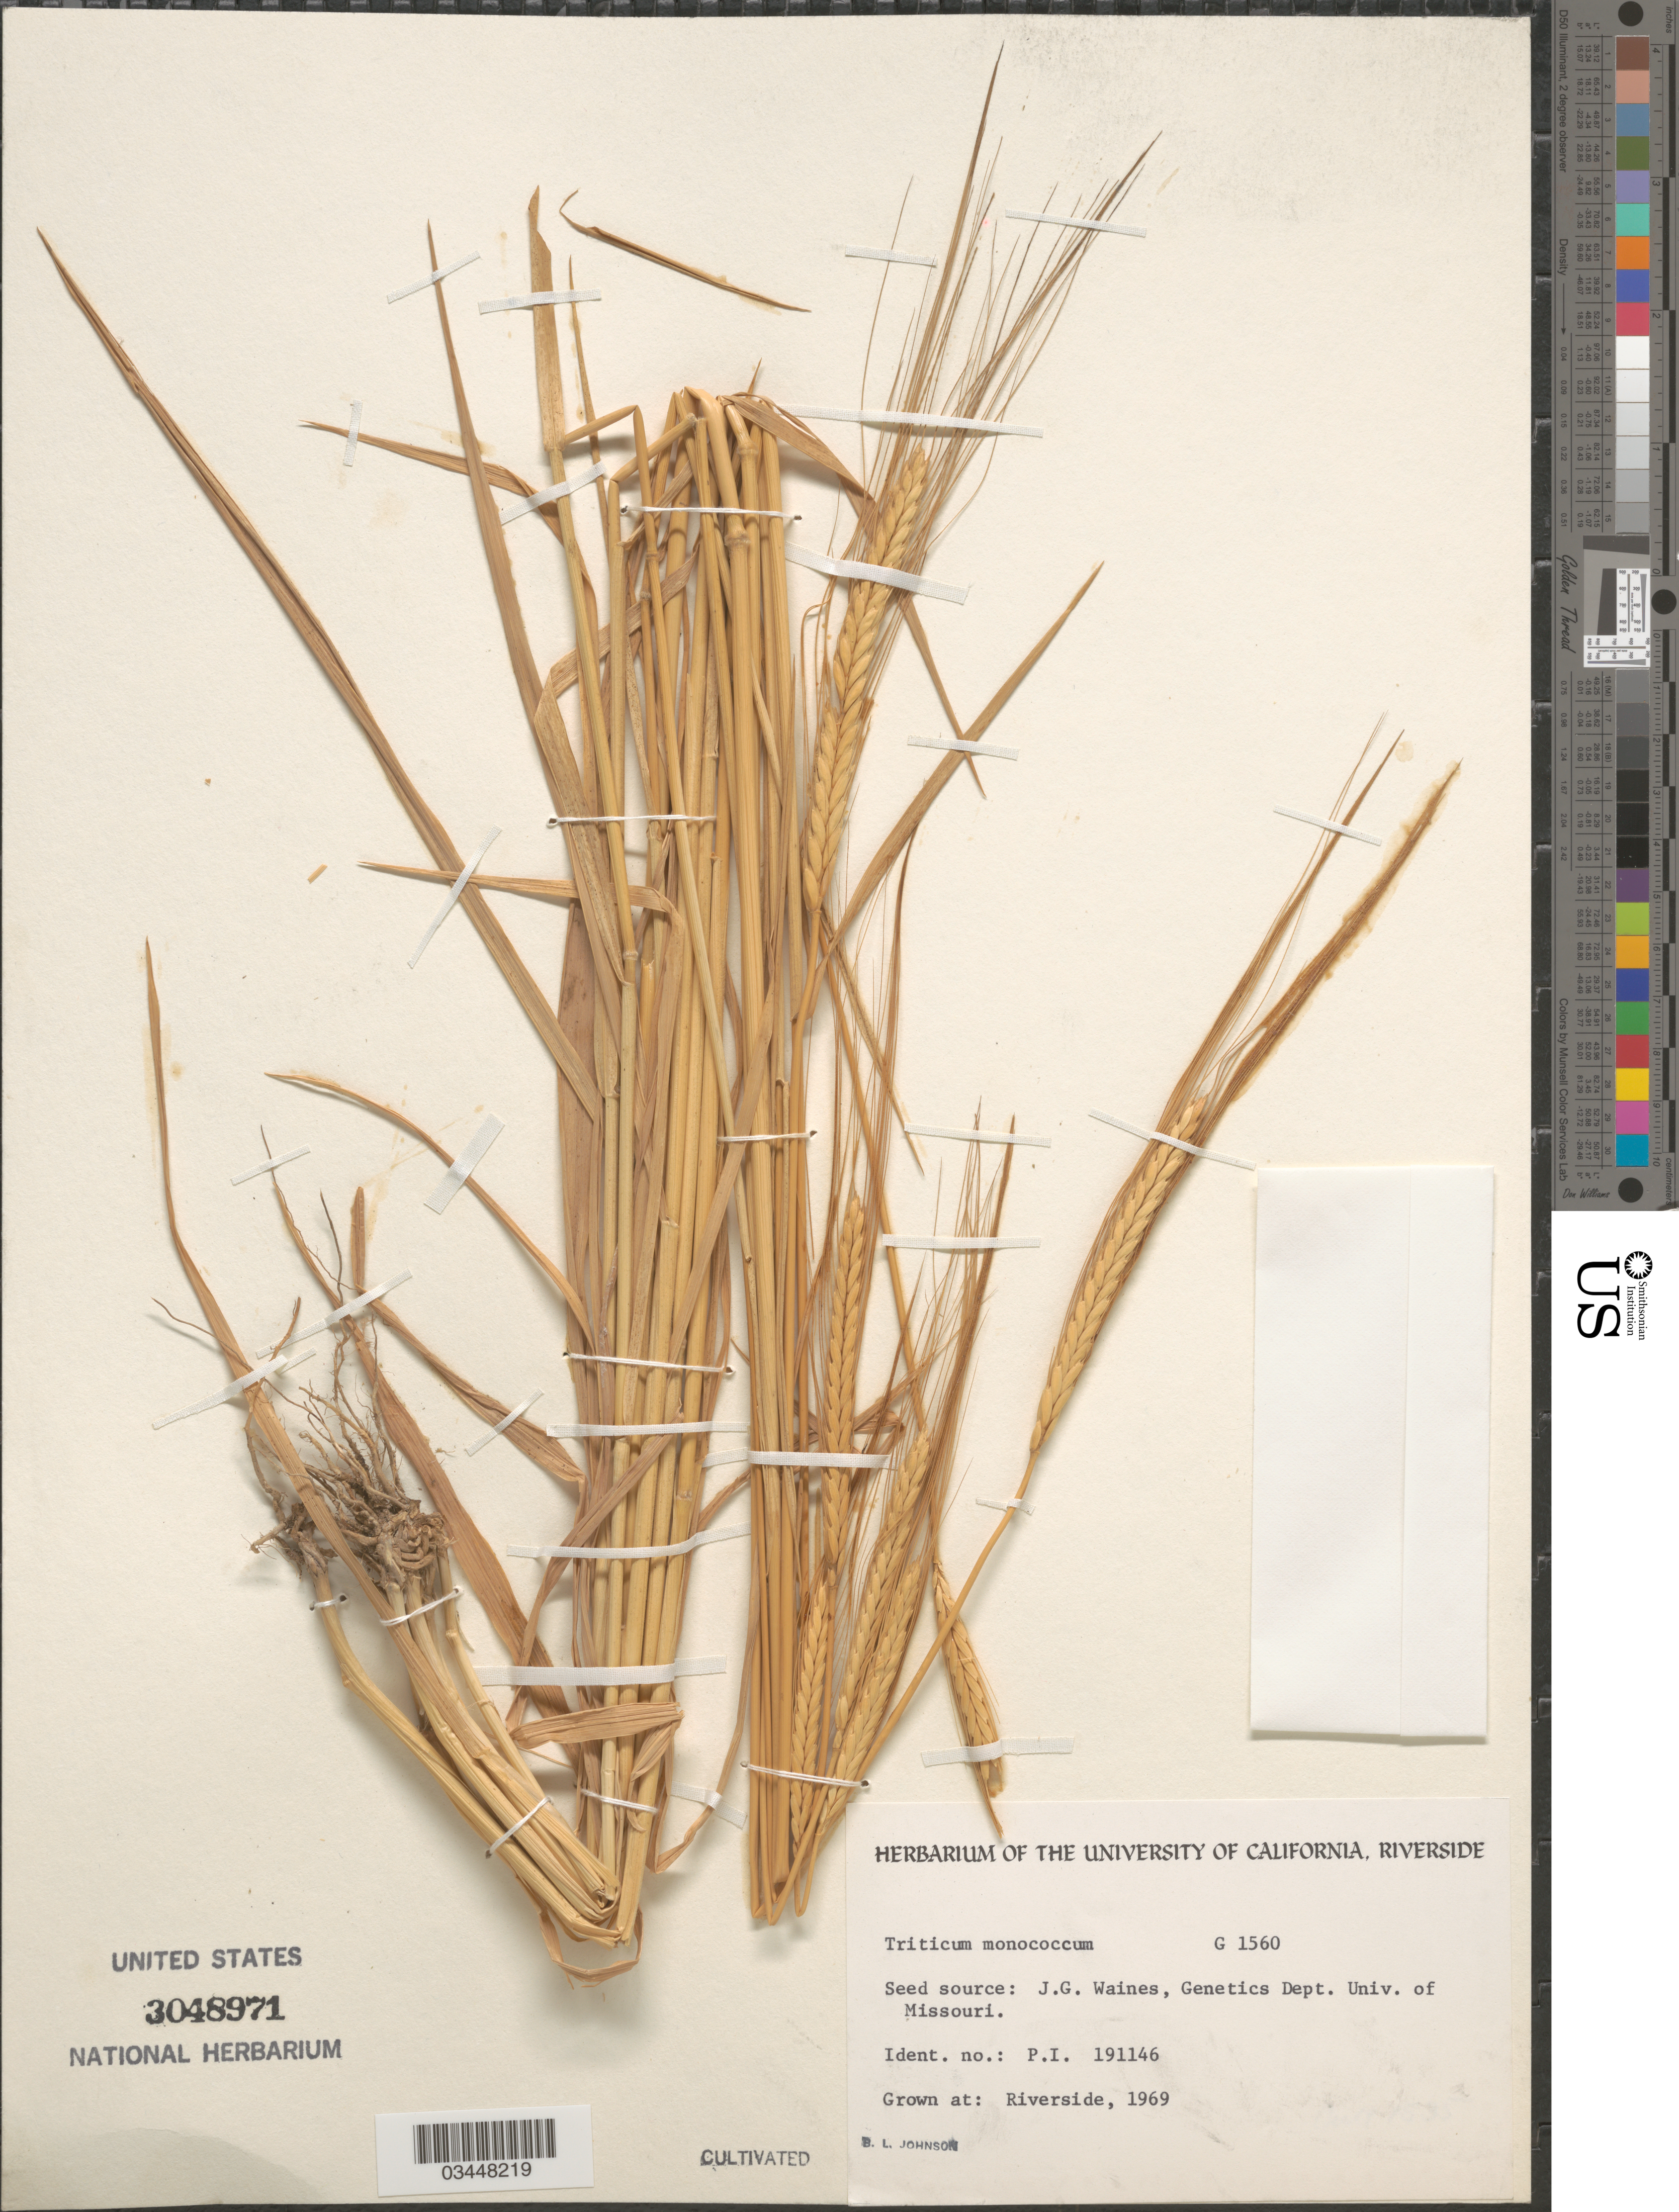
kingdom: Plantae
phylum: Tracheophyta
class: Liliopsida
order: Poales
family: Poaceae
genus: Triticum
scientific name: Triticum monococcum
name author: L.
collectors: B. Johnson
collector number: G1560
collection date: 1969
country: United States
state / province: California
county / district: Riverside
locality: Riverside.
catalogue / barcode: US 3048971